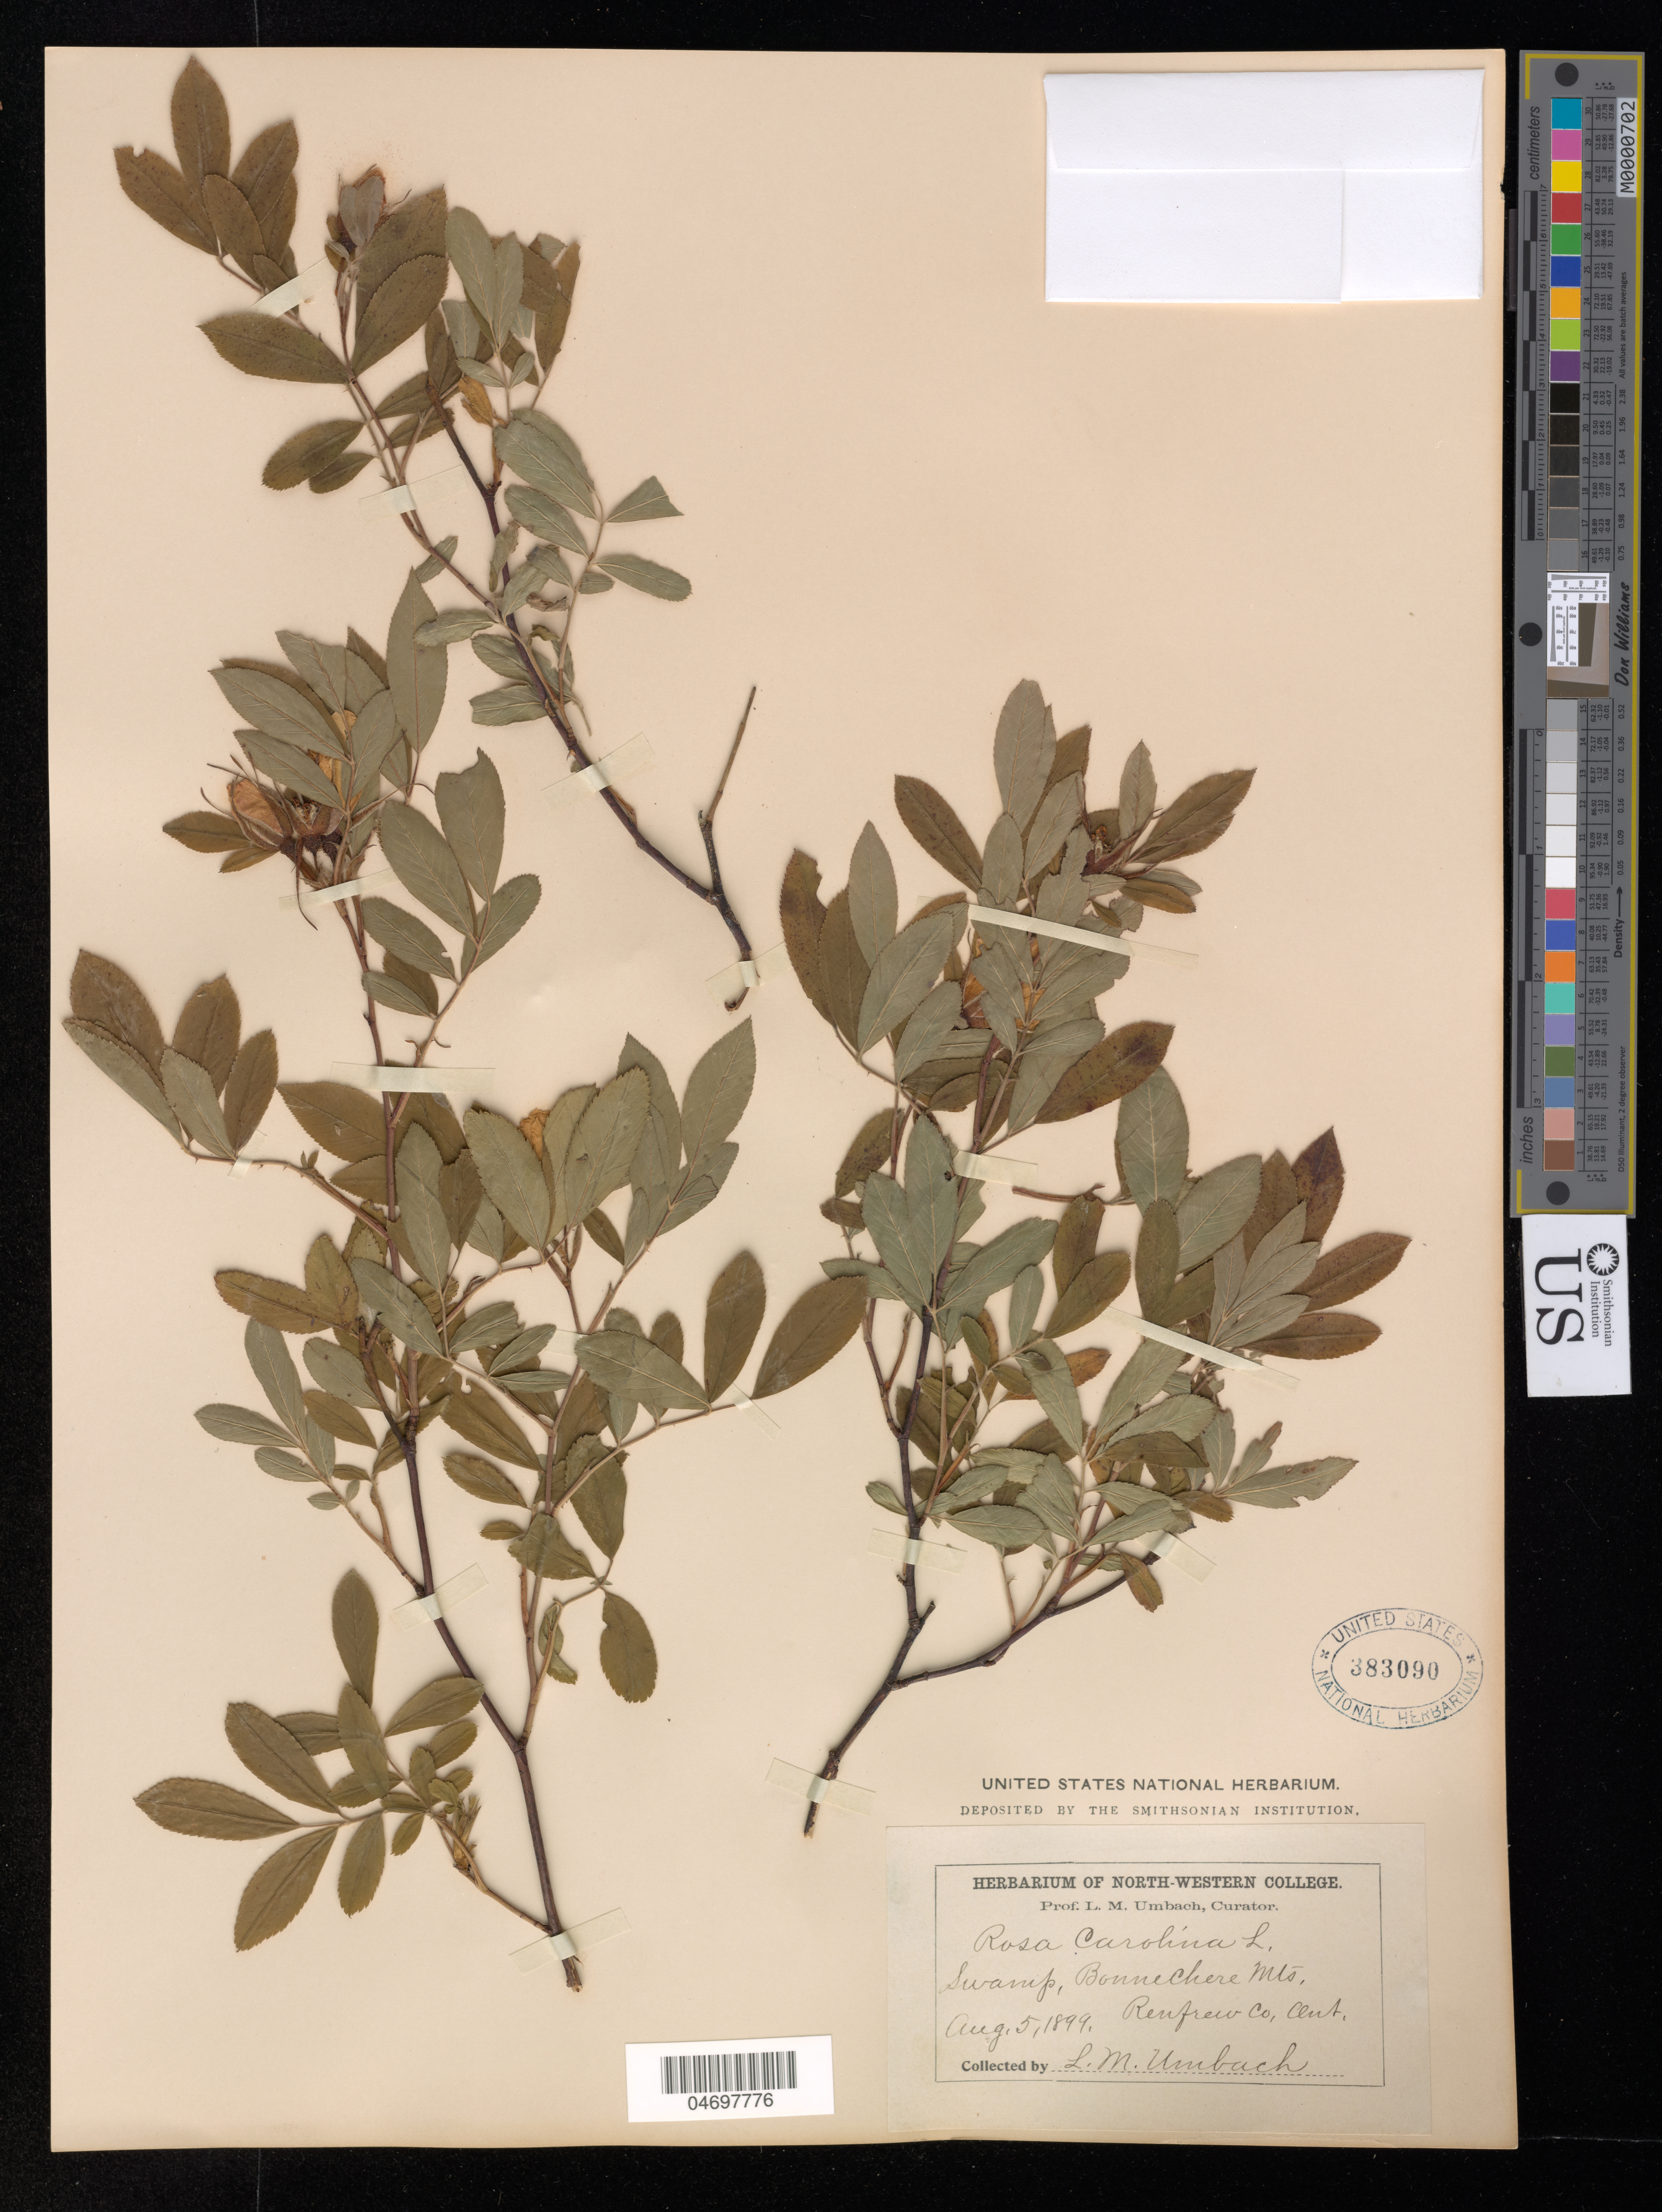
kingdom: Plantae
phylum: Tracheophyta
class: Magnoliopsida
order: Rosales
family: Rosaceae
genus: Rosa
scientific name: Rosa carolina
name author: L.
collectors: L. M. Umbach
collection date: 1899-08-05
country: Canada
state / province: Ontario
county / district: Renfrew Co.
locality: Bonnechere Mts.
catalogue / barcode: US 383090